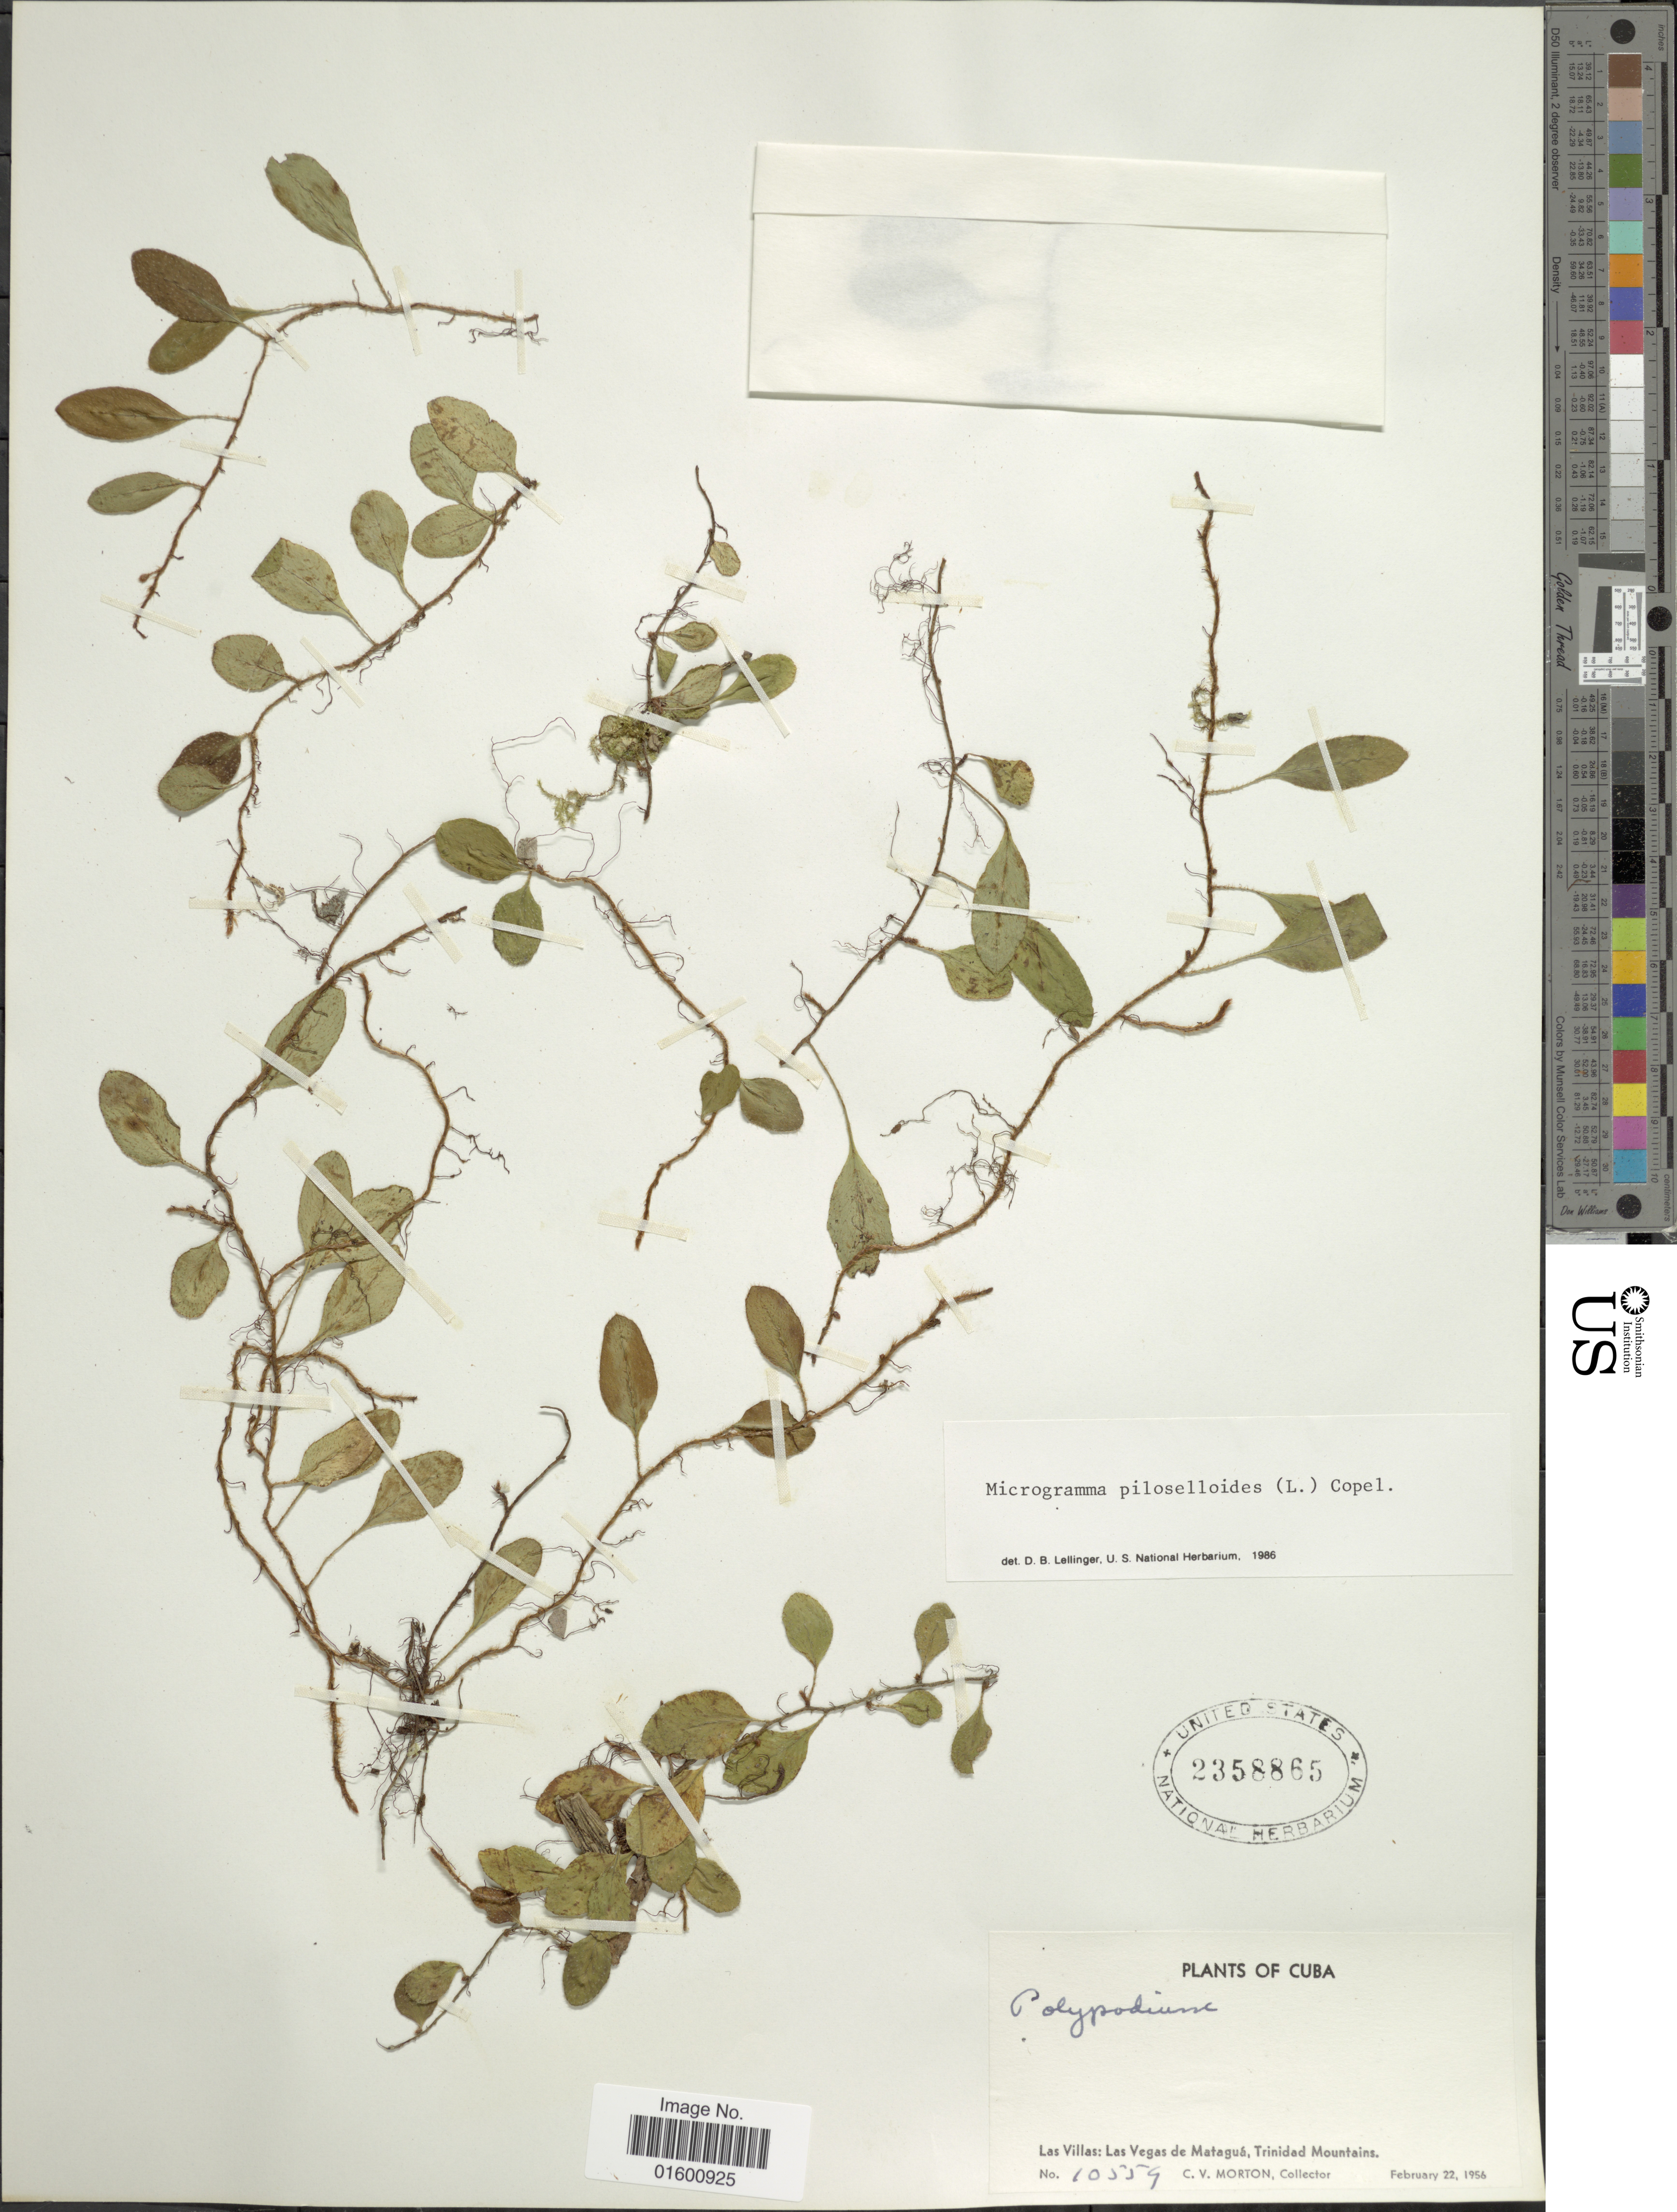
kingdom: Plantae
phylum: Tracheophyta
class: Polypodiopsida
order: Polypodiales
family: Polypodiaceae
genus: Microgramma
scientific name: Microgramma piloselloides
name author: (L.) Copel.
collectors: C. V. Morton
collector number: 10559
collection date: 1956-02-22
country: Cuba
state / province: Las Villas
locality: Las Vegas de Matagua, Trinidad Mountains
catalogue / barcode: US 2358865